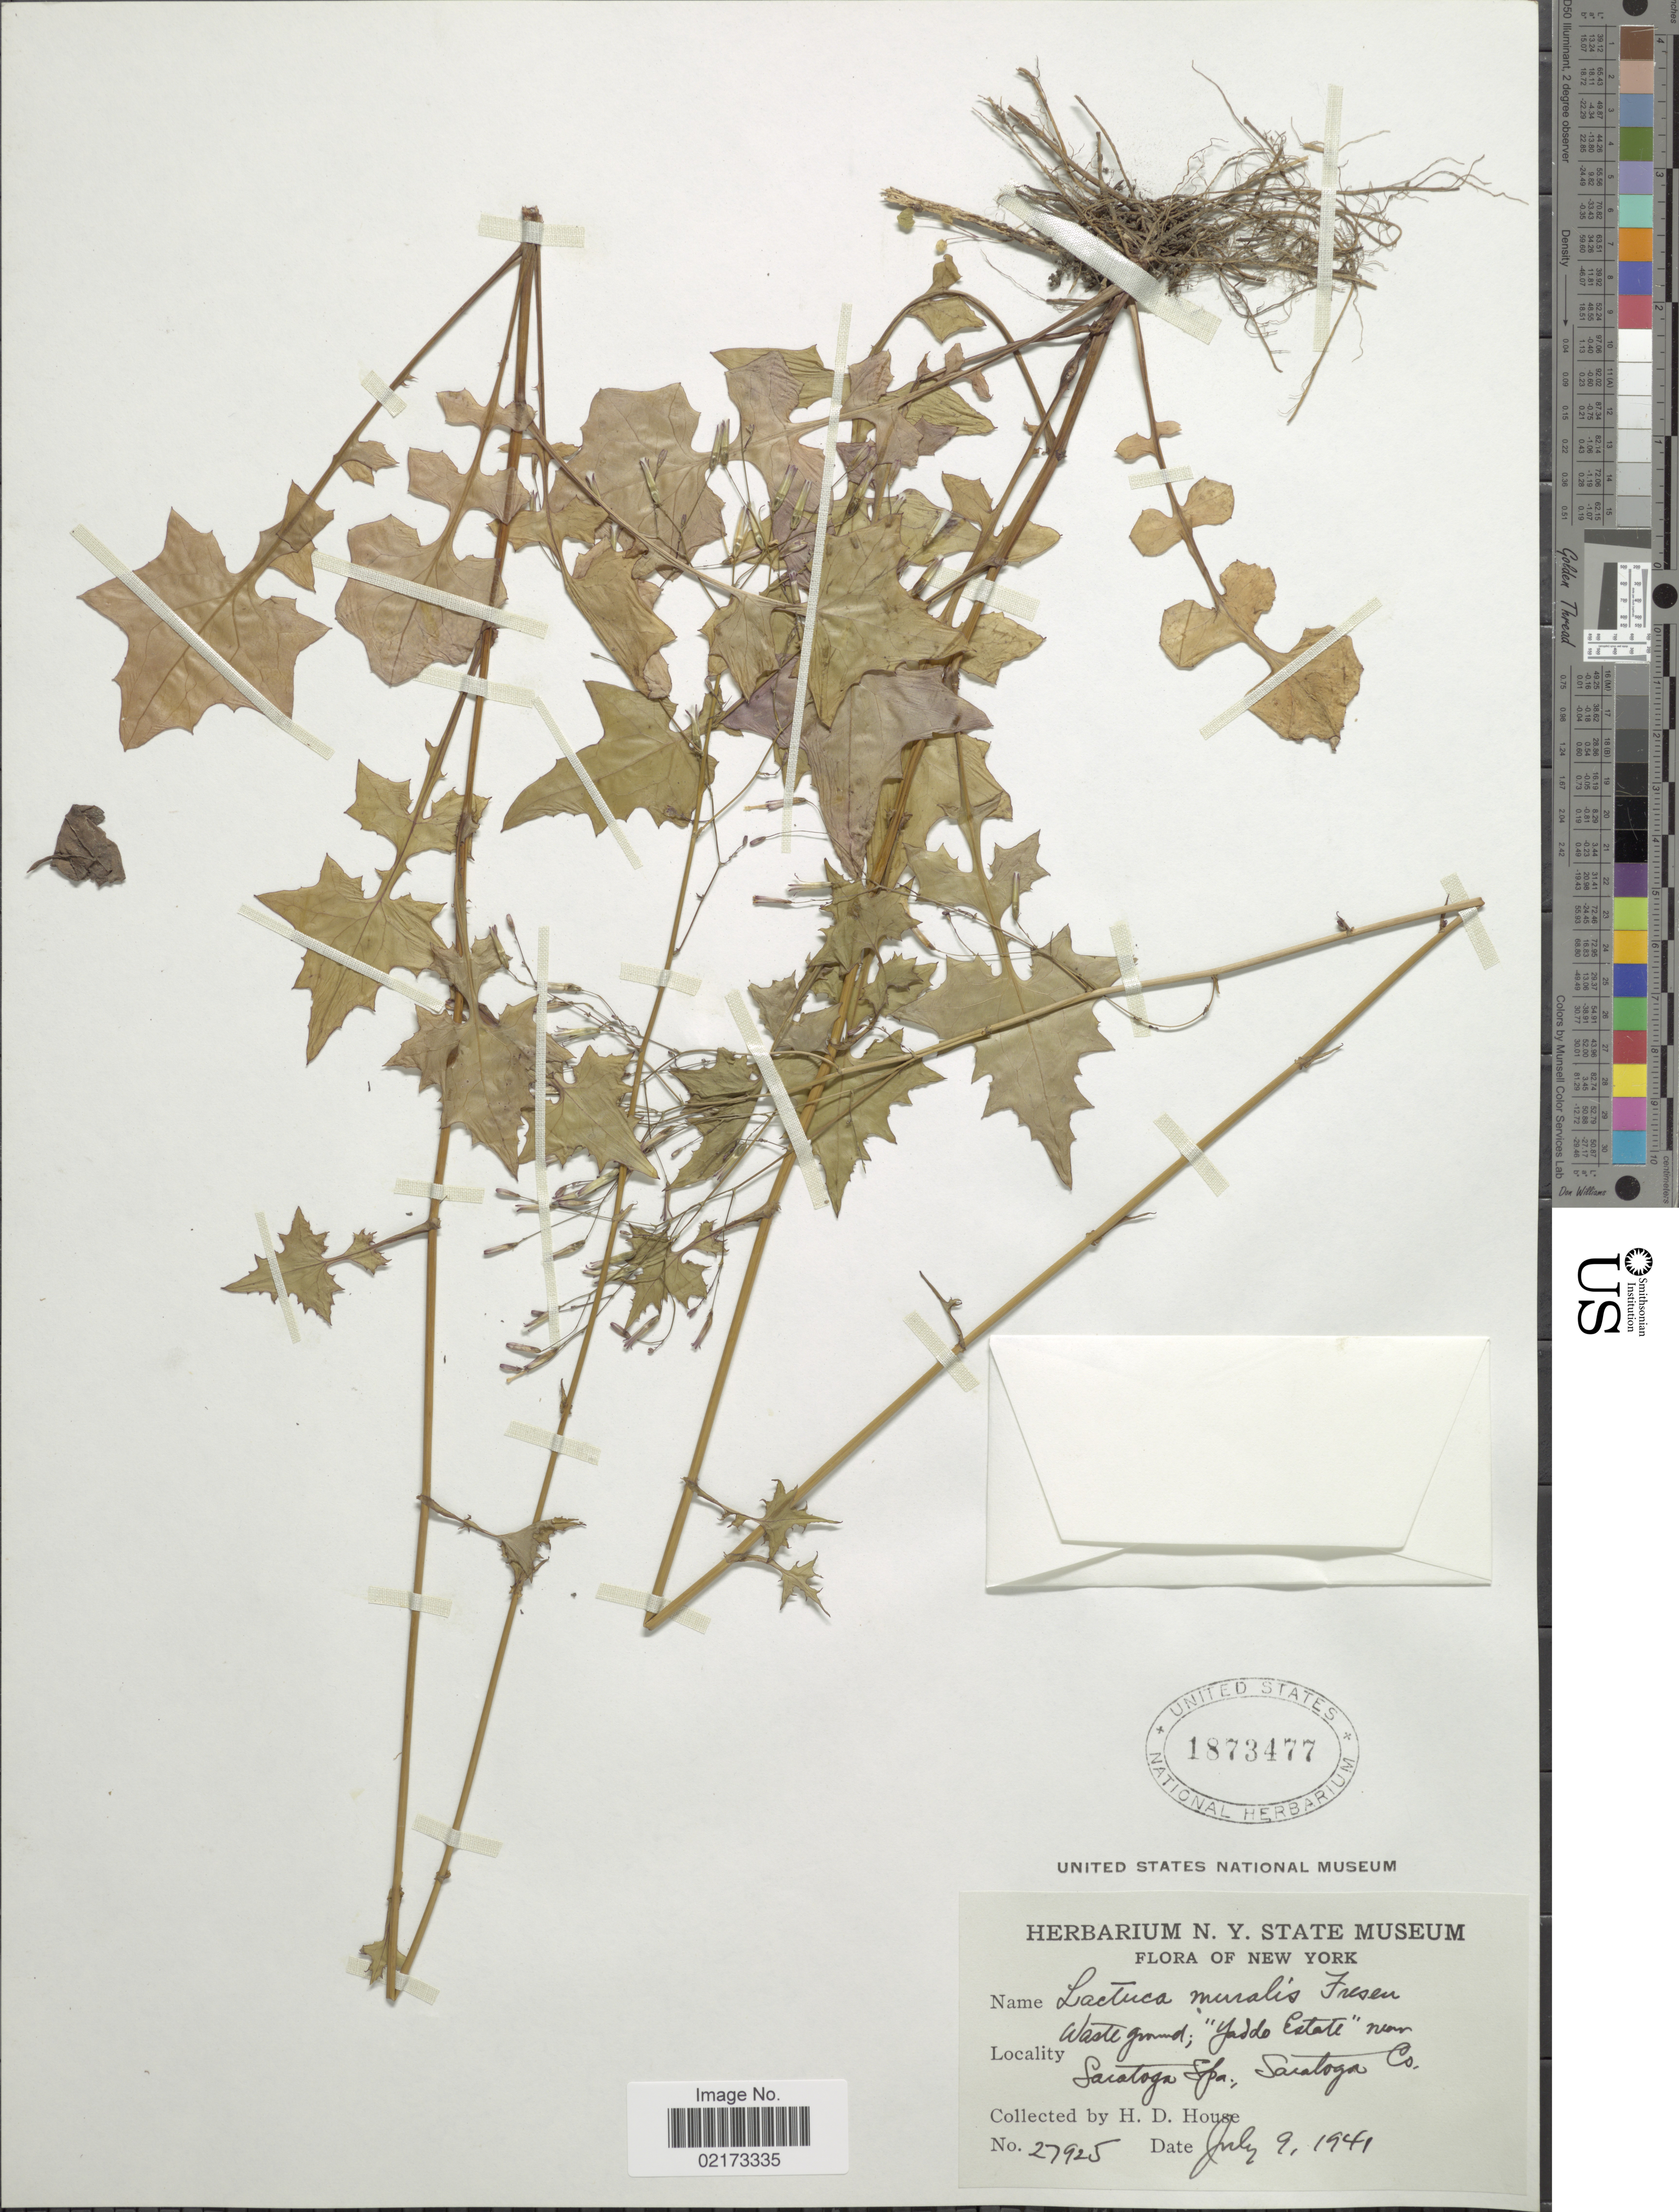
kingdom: Plantae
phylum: Tracheophyta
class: Magnoliopsida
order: Asterales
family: Asteraceae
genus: Lactuca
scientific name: Lactuca muralis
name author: (L.) Gaertn.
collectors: H. D. House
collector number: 27925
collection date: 1941-07-09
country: United States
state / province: New York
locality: Yaddo Estate, near Saratoga Spa. [interpreted], Saratoga Co.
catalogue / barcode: US 1873477